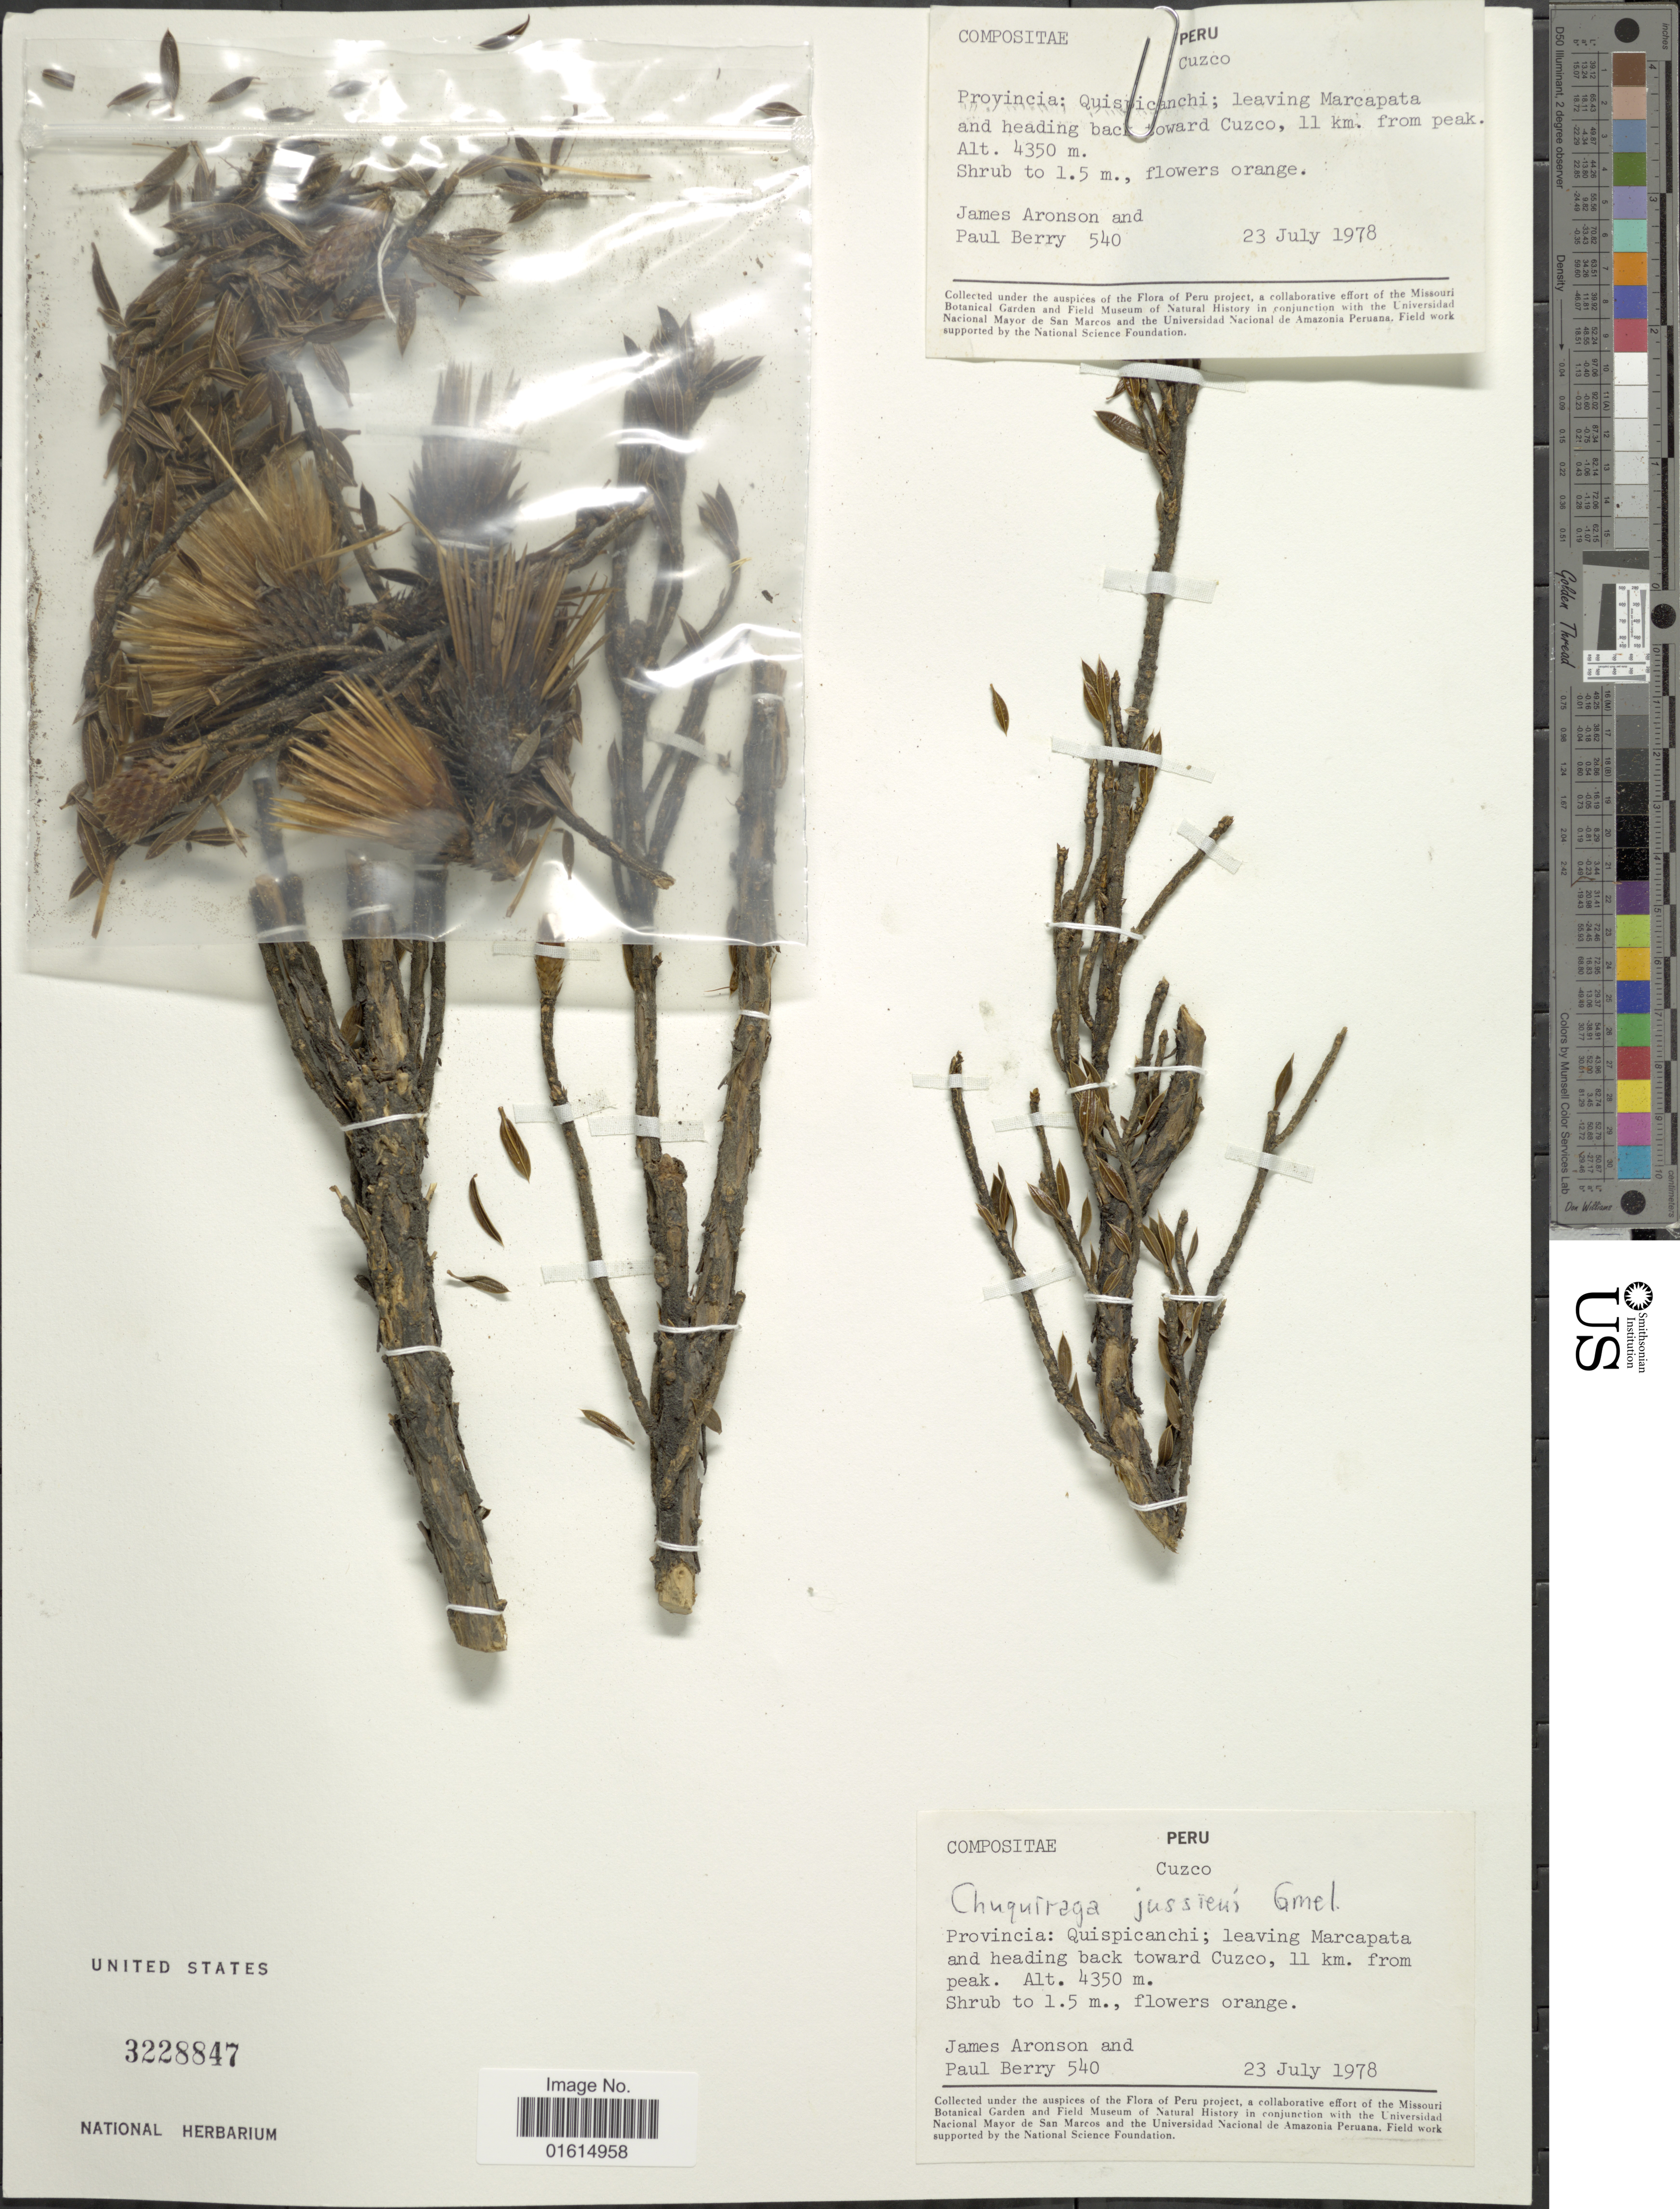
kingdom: Plantae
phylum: Tracheophyta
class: Magnoliopsida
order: Asterales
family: Asteraceae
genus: Chuquiraga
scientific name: Chuquiraga jussieui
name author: J.F. Gmel.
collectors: J. Aronson & P. E. Berry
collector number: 540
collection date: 1978-07-23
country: Peru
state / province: Cusco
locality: Cuzco, Provincia Quispicanchi, leaving Marcapata and heading back toward Cuzco, 11 km from peak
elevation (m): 4350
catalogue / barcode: US 3228847